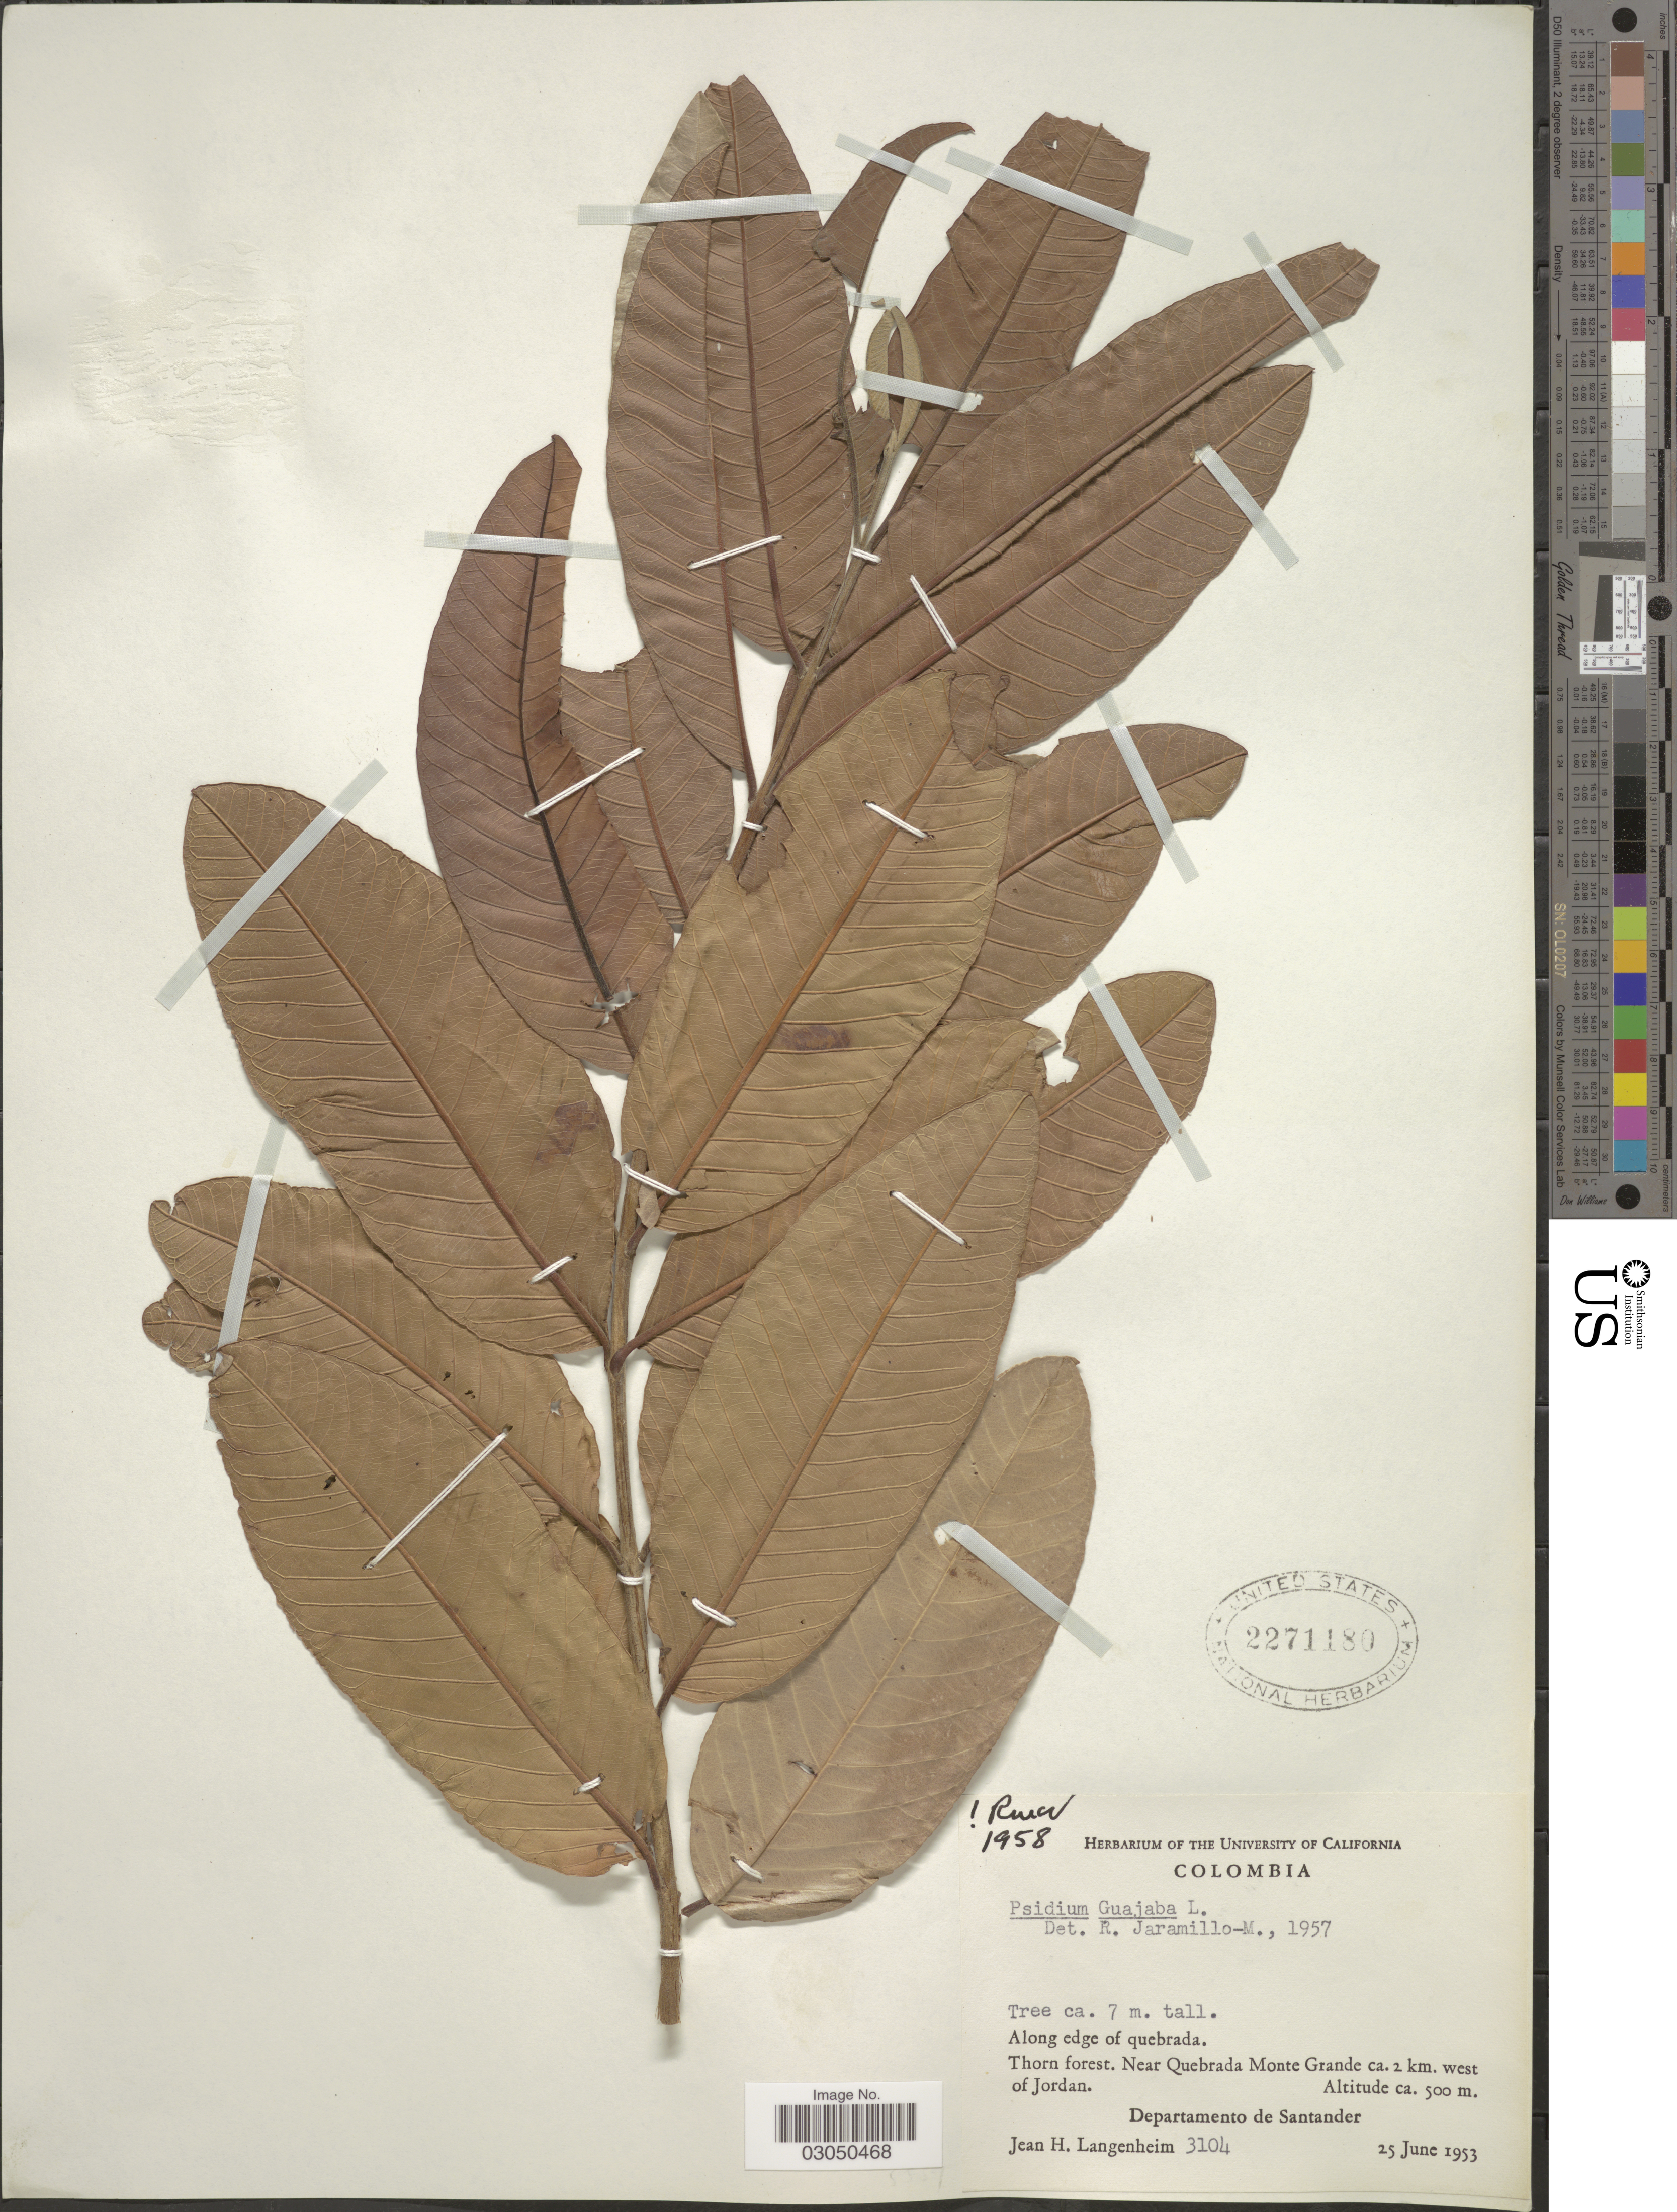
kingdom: Plantae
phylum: Tracheophyta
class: Magnoliopsida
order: Myrtales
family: Myrtaceae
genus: Psidium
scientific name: Psidium guajava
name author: L.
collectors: J. H. Langenheim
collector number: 3104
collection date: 1953-06-25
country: Colombia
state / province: Santander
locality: Along edge of quebrada. Thorn forest. Near Quebrada Monte Grande ca. 2 km. west of Jordan. Departamento de Santander.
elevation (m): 500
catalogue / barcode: US 2271180